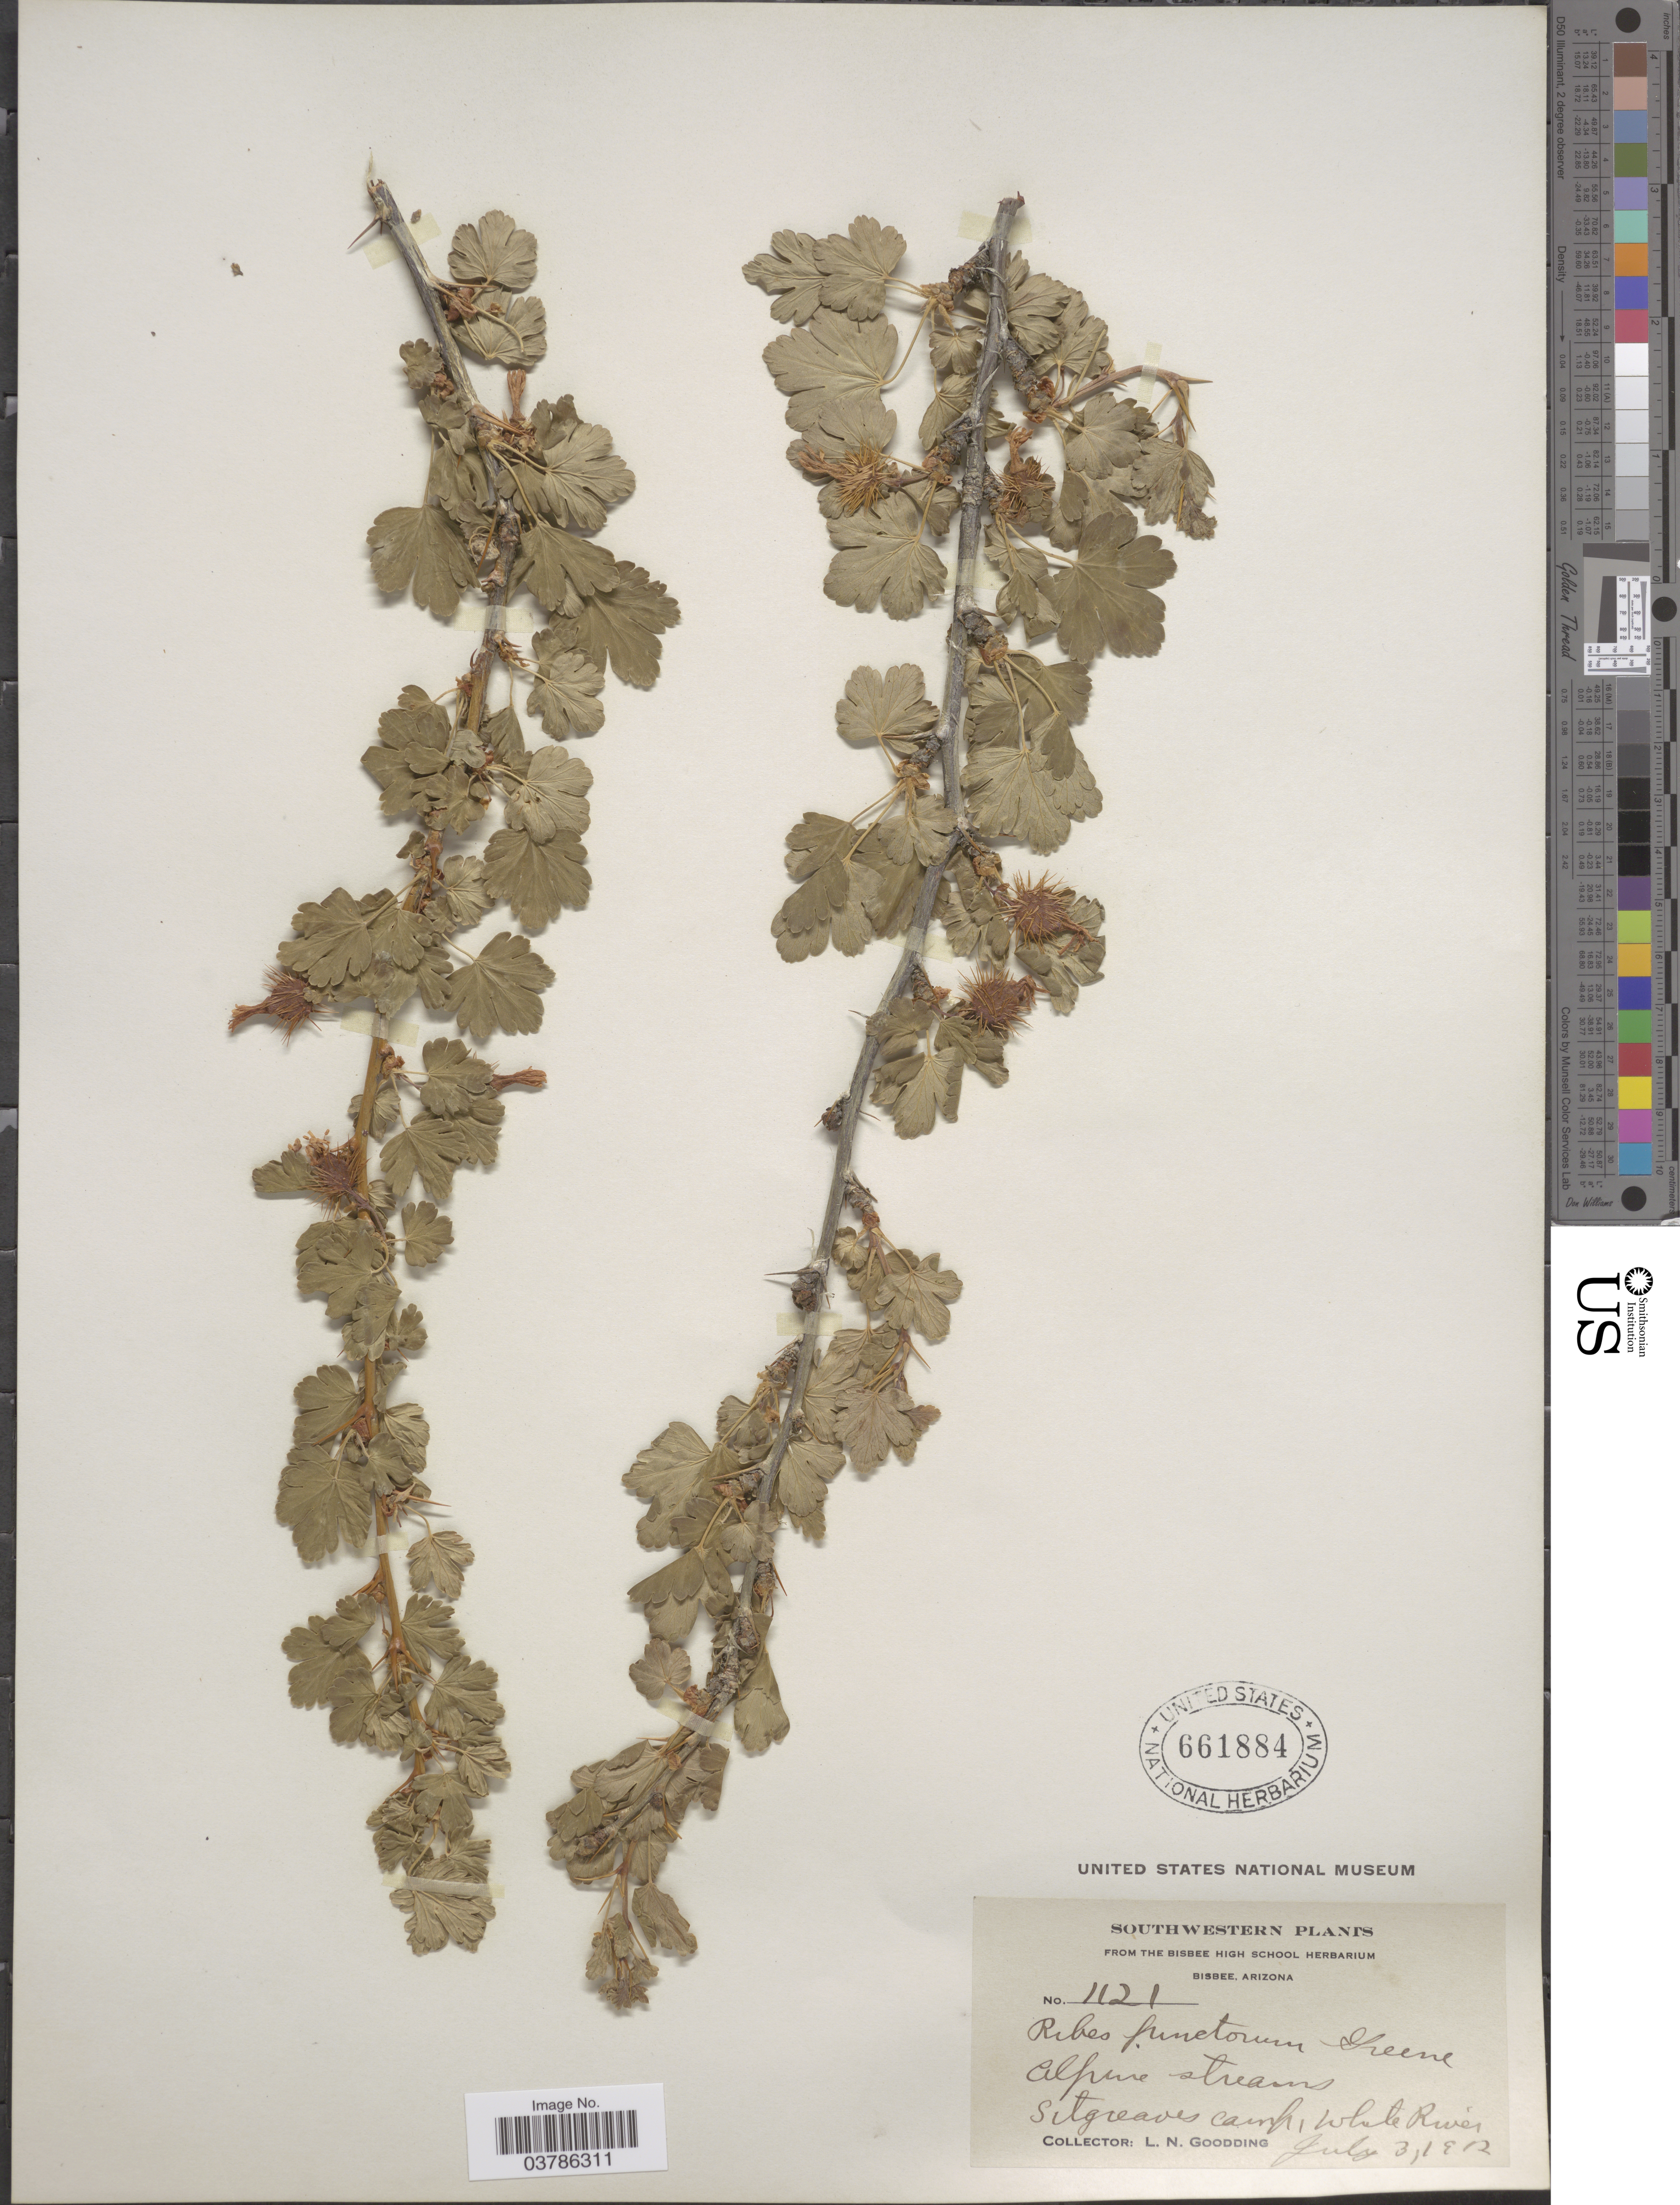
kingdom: Plantae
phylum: Tracheophyta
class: Magnoliopsida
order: Saxifragales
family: Grossulariaceae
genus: Ribes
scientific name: Ribes pinetorum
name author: Greene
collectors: L. N. Goodding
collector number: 1121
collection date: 1912-07-31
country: United States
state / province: Arizona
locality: Southwestern. Alpine streams. Sitgreaves Camp, White River.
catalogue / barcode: US 661884